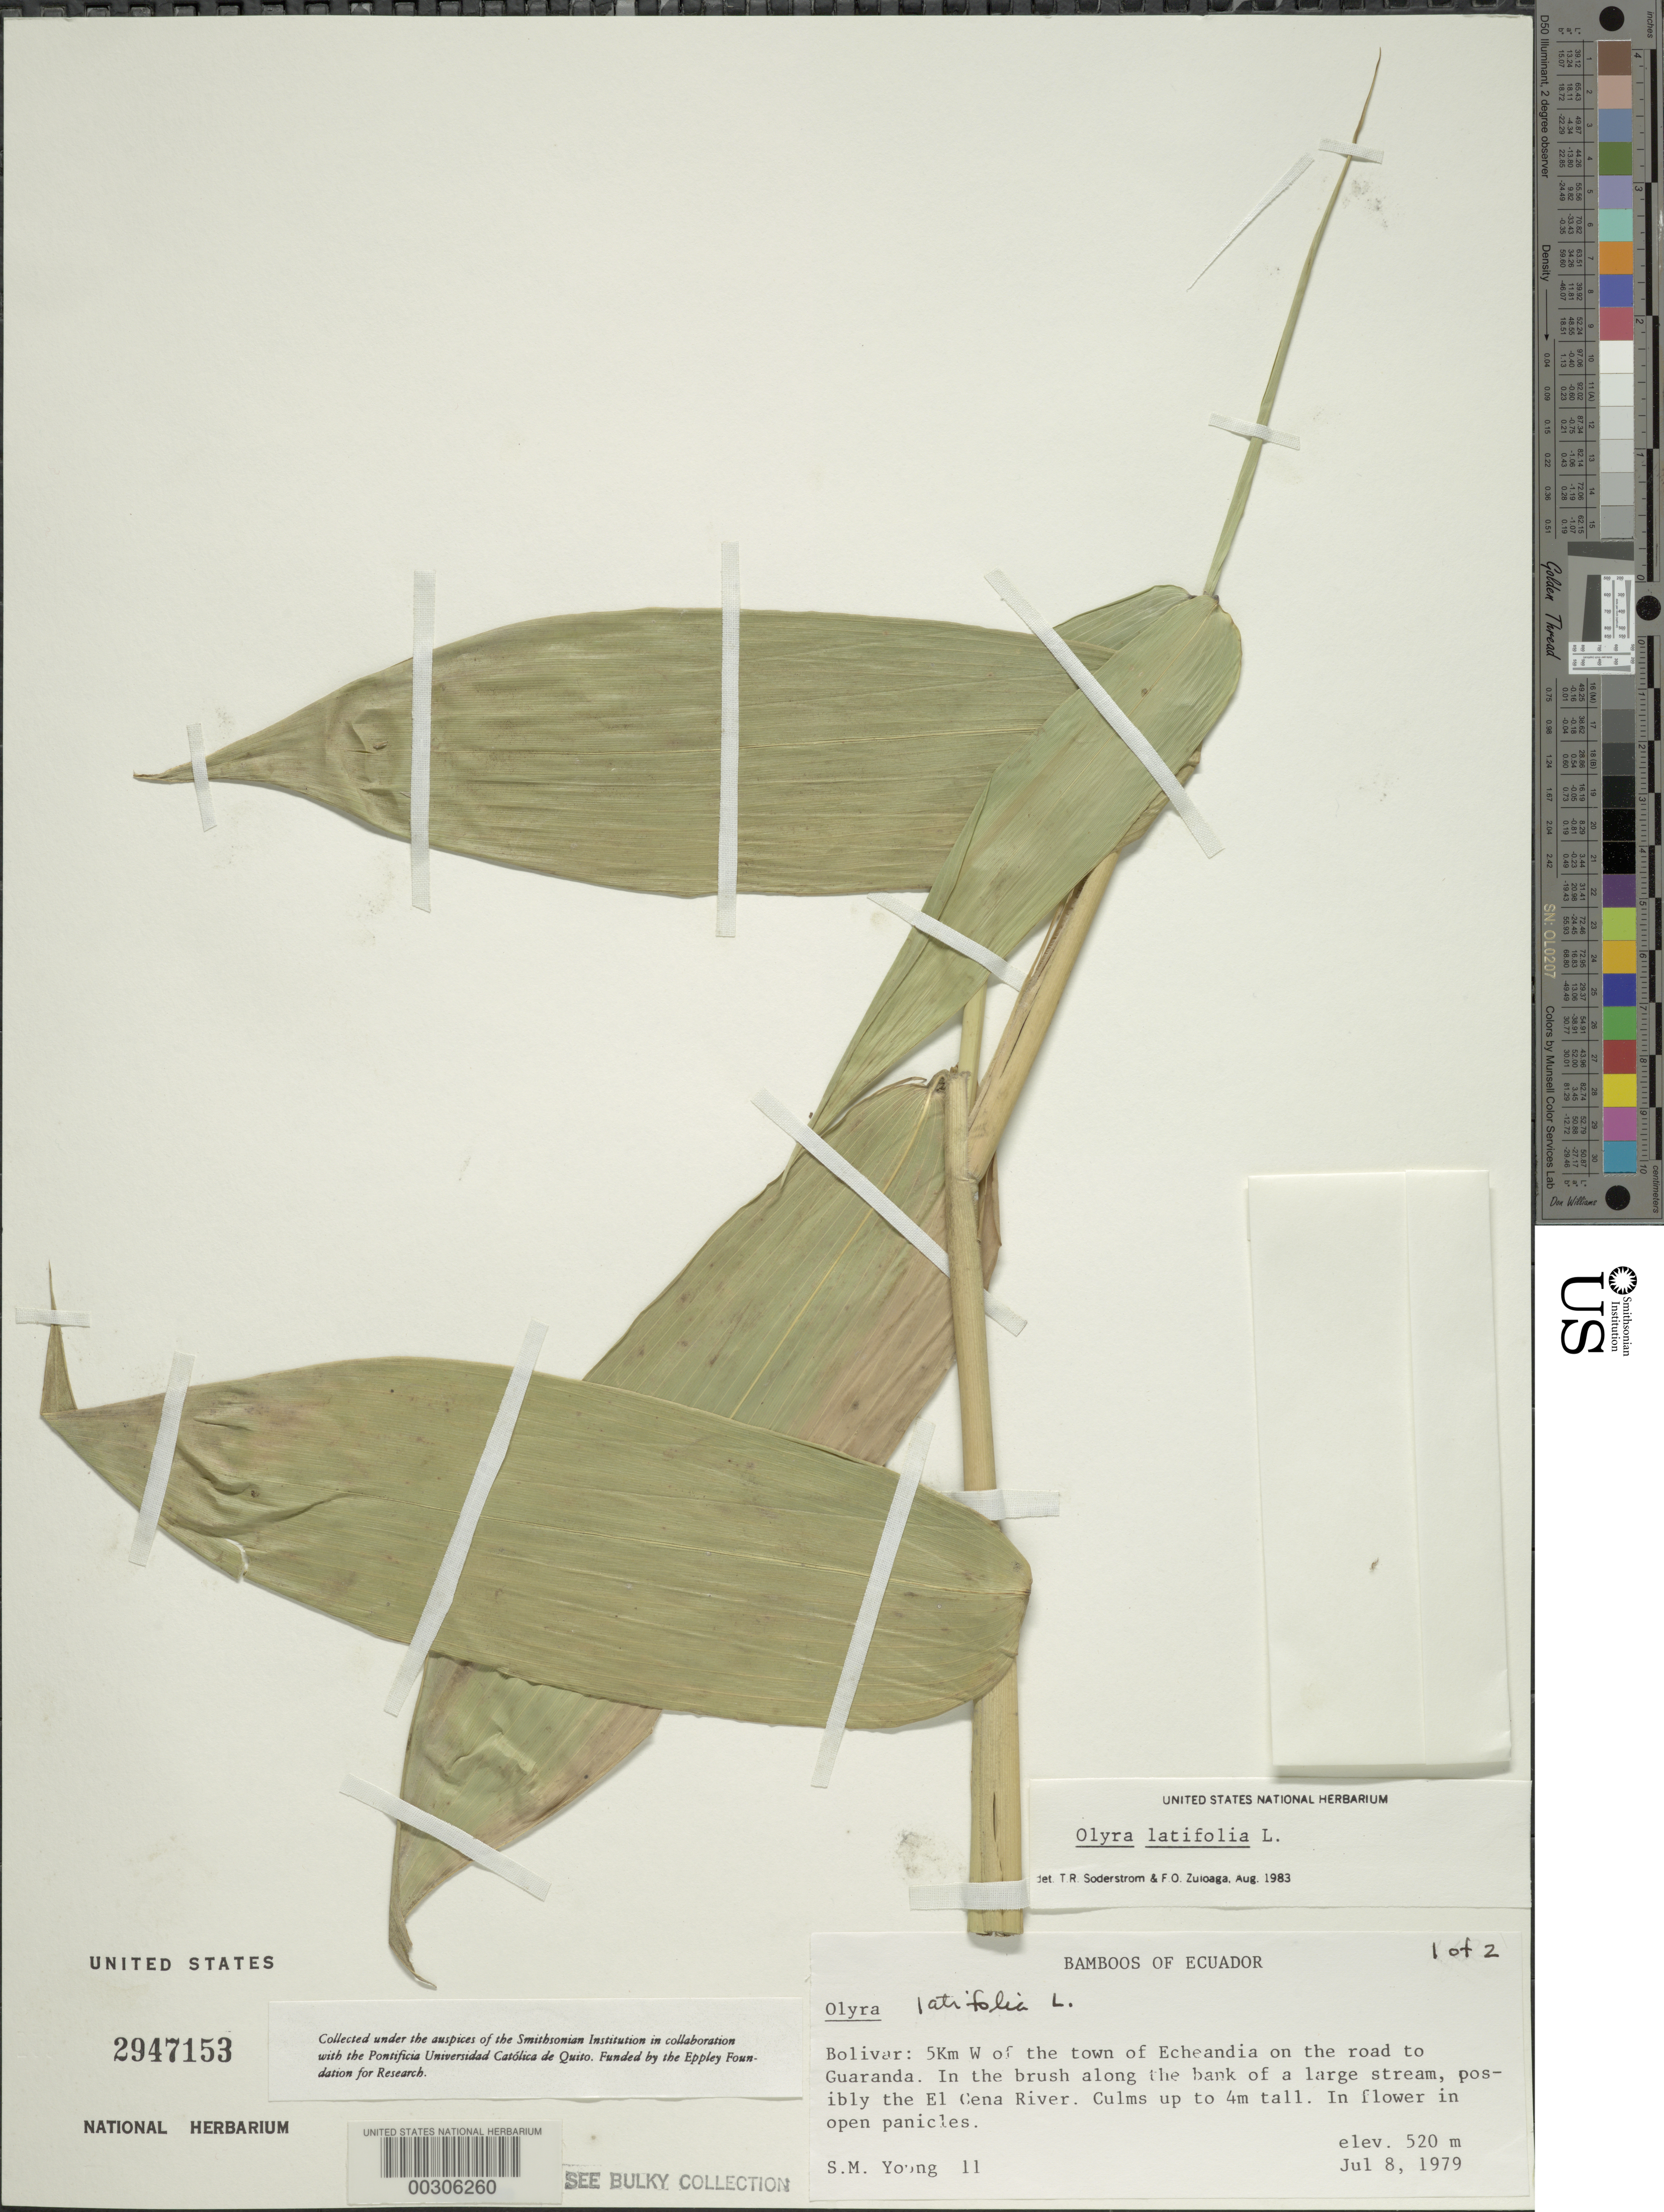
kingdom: Plantae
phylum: Tracheophyta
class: Liliopsida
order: Poales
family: Poaceae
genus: Olyra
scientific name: Olyra latifolia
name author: L.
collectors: S. Young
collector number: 11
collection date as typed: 08 Jul 1979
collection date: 1979-07-08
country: Ecuador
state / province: Bolívar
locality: Echeandia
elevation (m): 520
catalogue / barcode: US 2947153